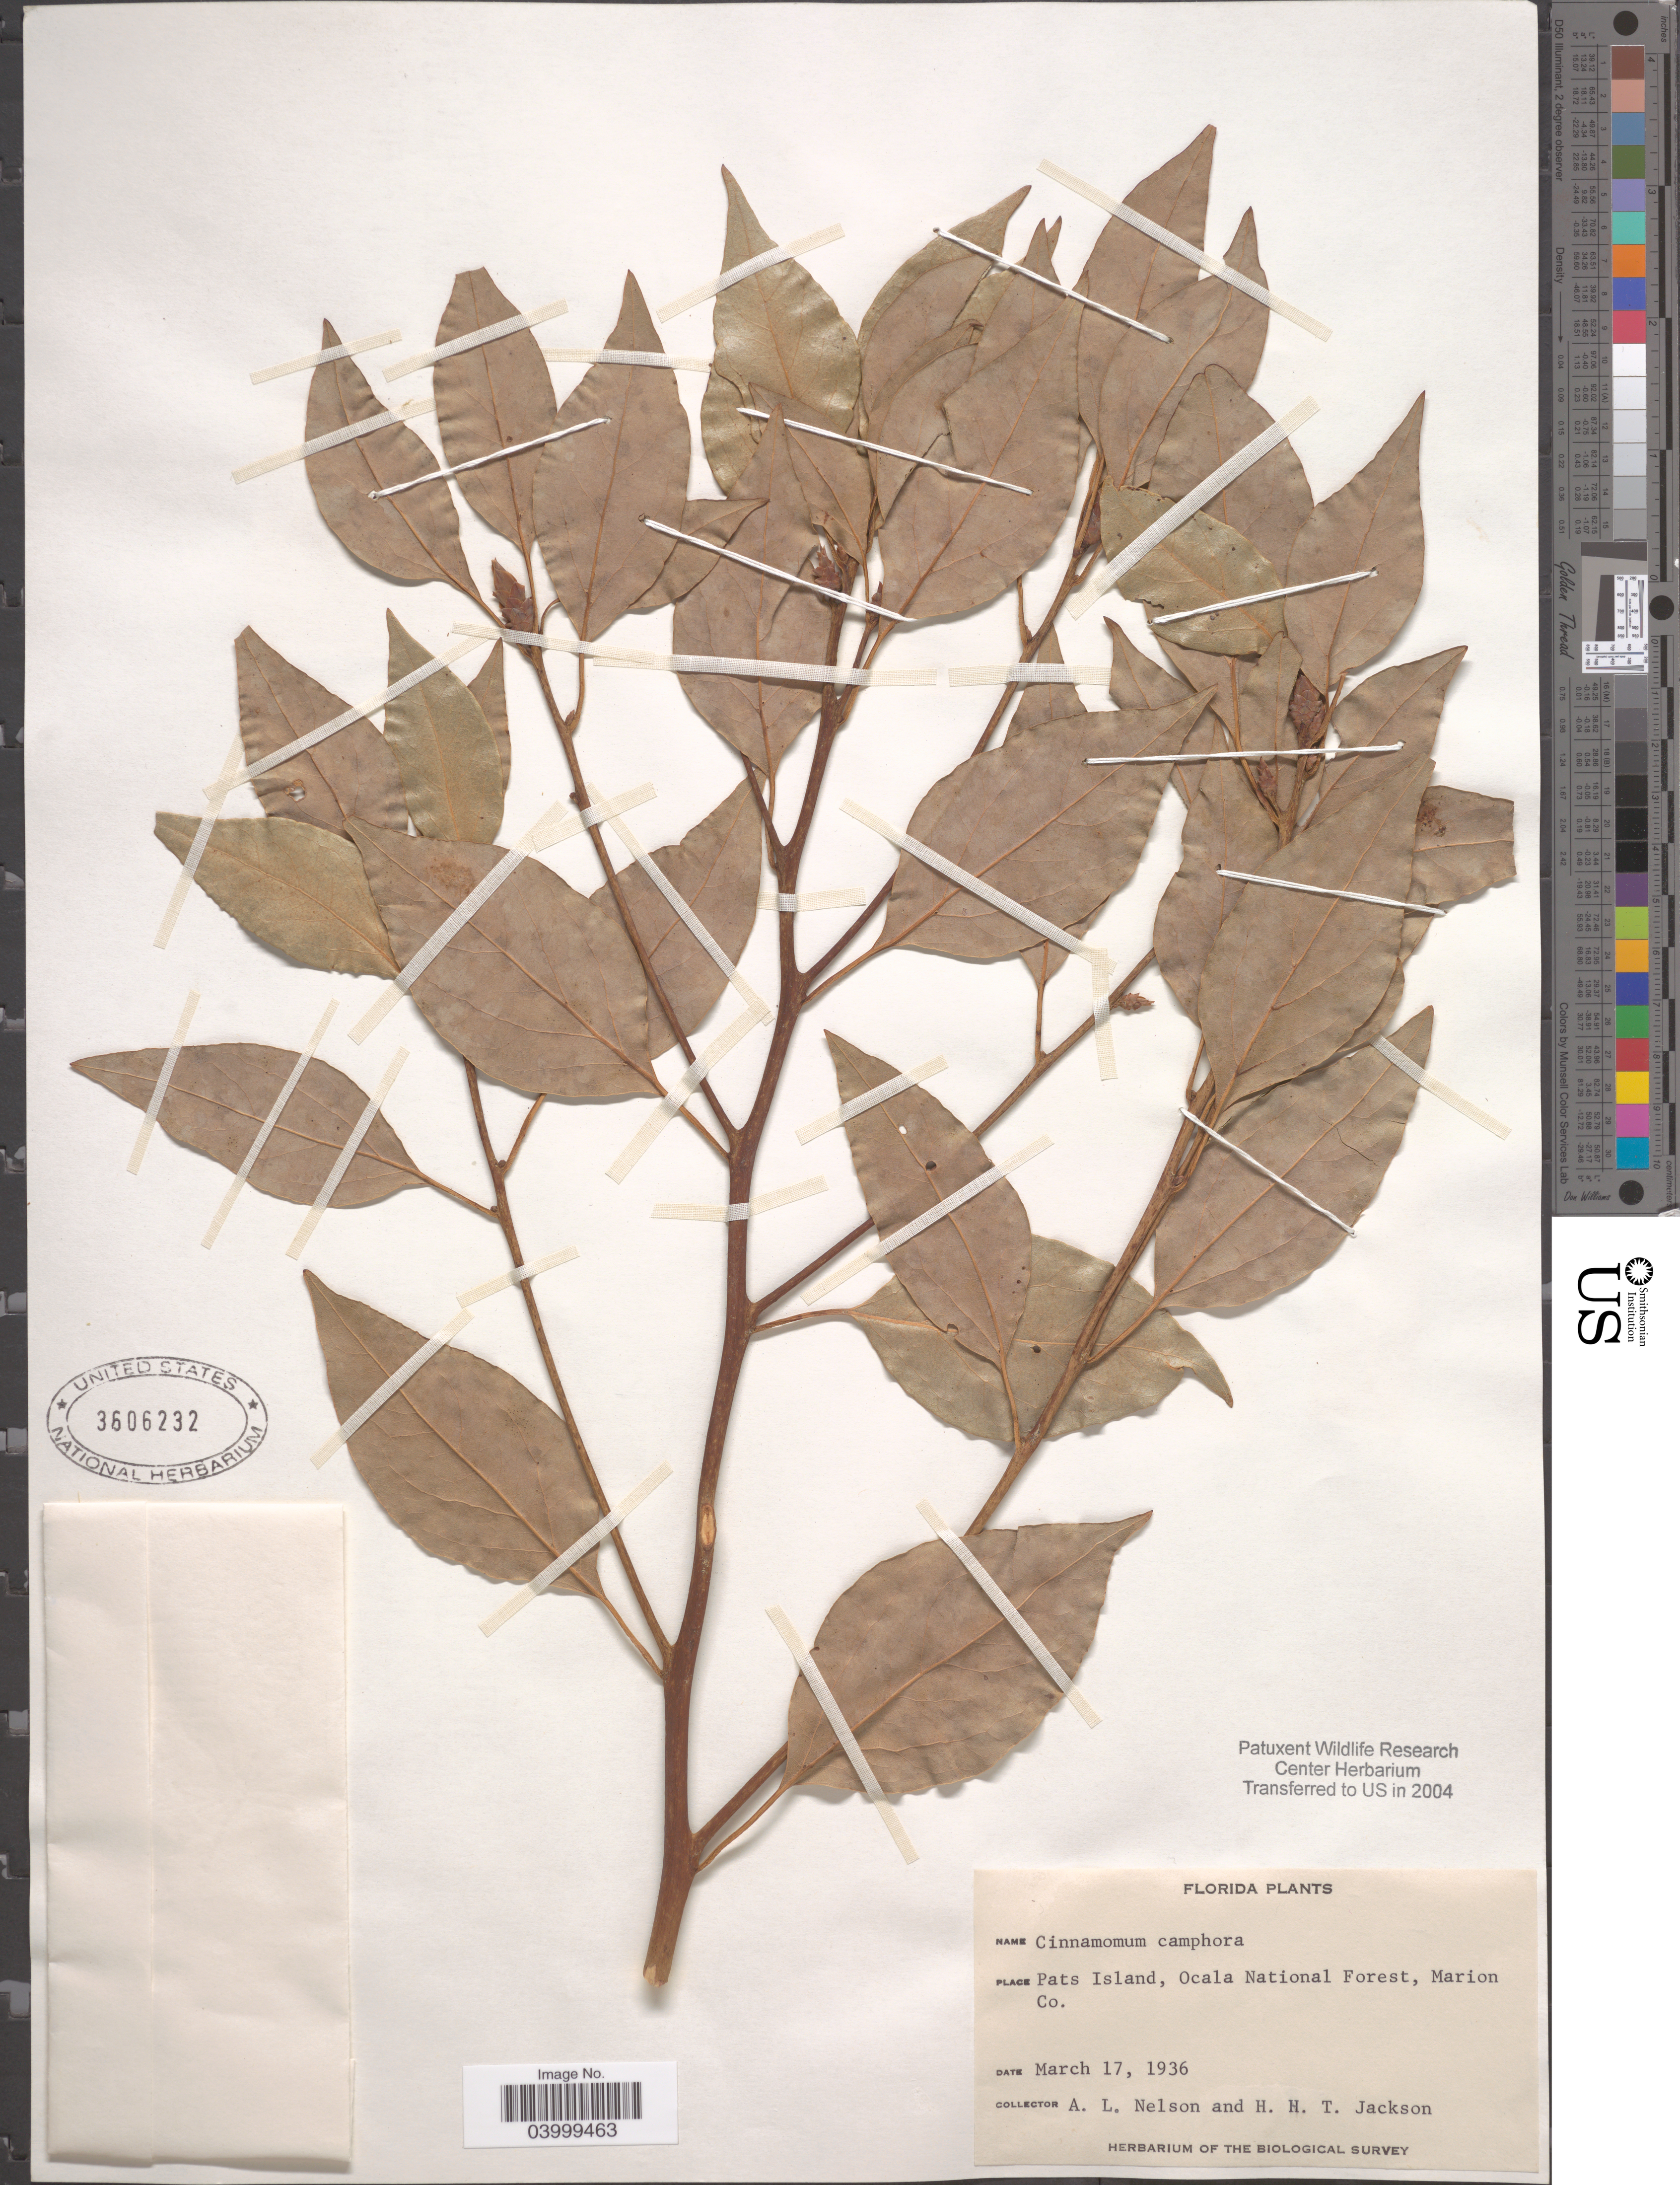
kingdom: Plantae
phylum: Tracheophyta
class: Magnoliopsida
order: Laurales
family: Lauraceae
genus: Cinnamomum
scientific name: Cinnamomum camphora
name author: (L.) J. Presl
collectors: A. L. Nelson & H. Jackson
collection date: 1936-03-17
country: United States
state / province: Florida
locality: Pats Islands, Ocala National Forest, Marion Co.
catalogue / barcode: US 3606232